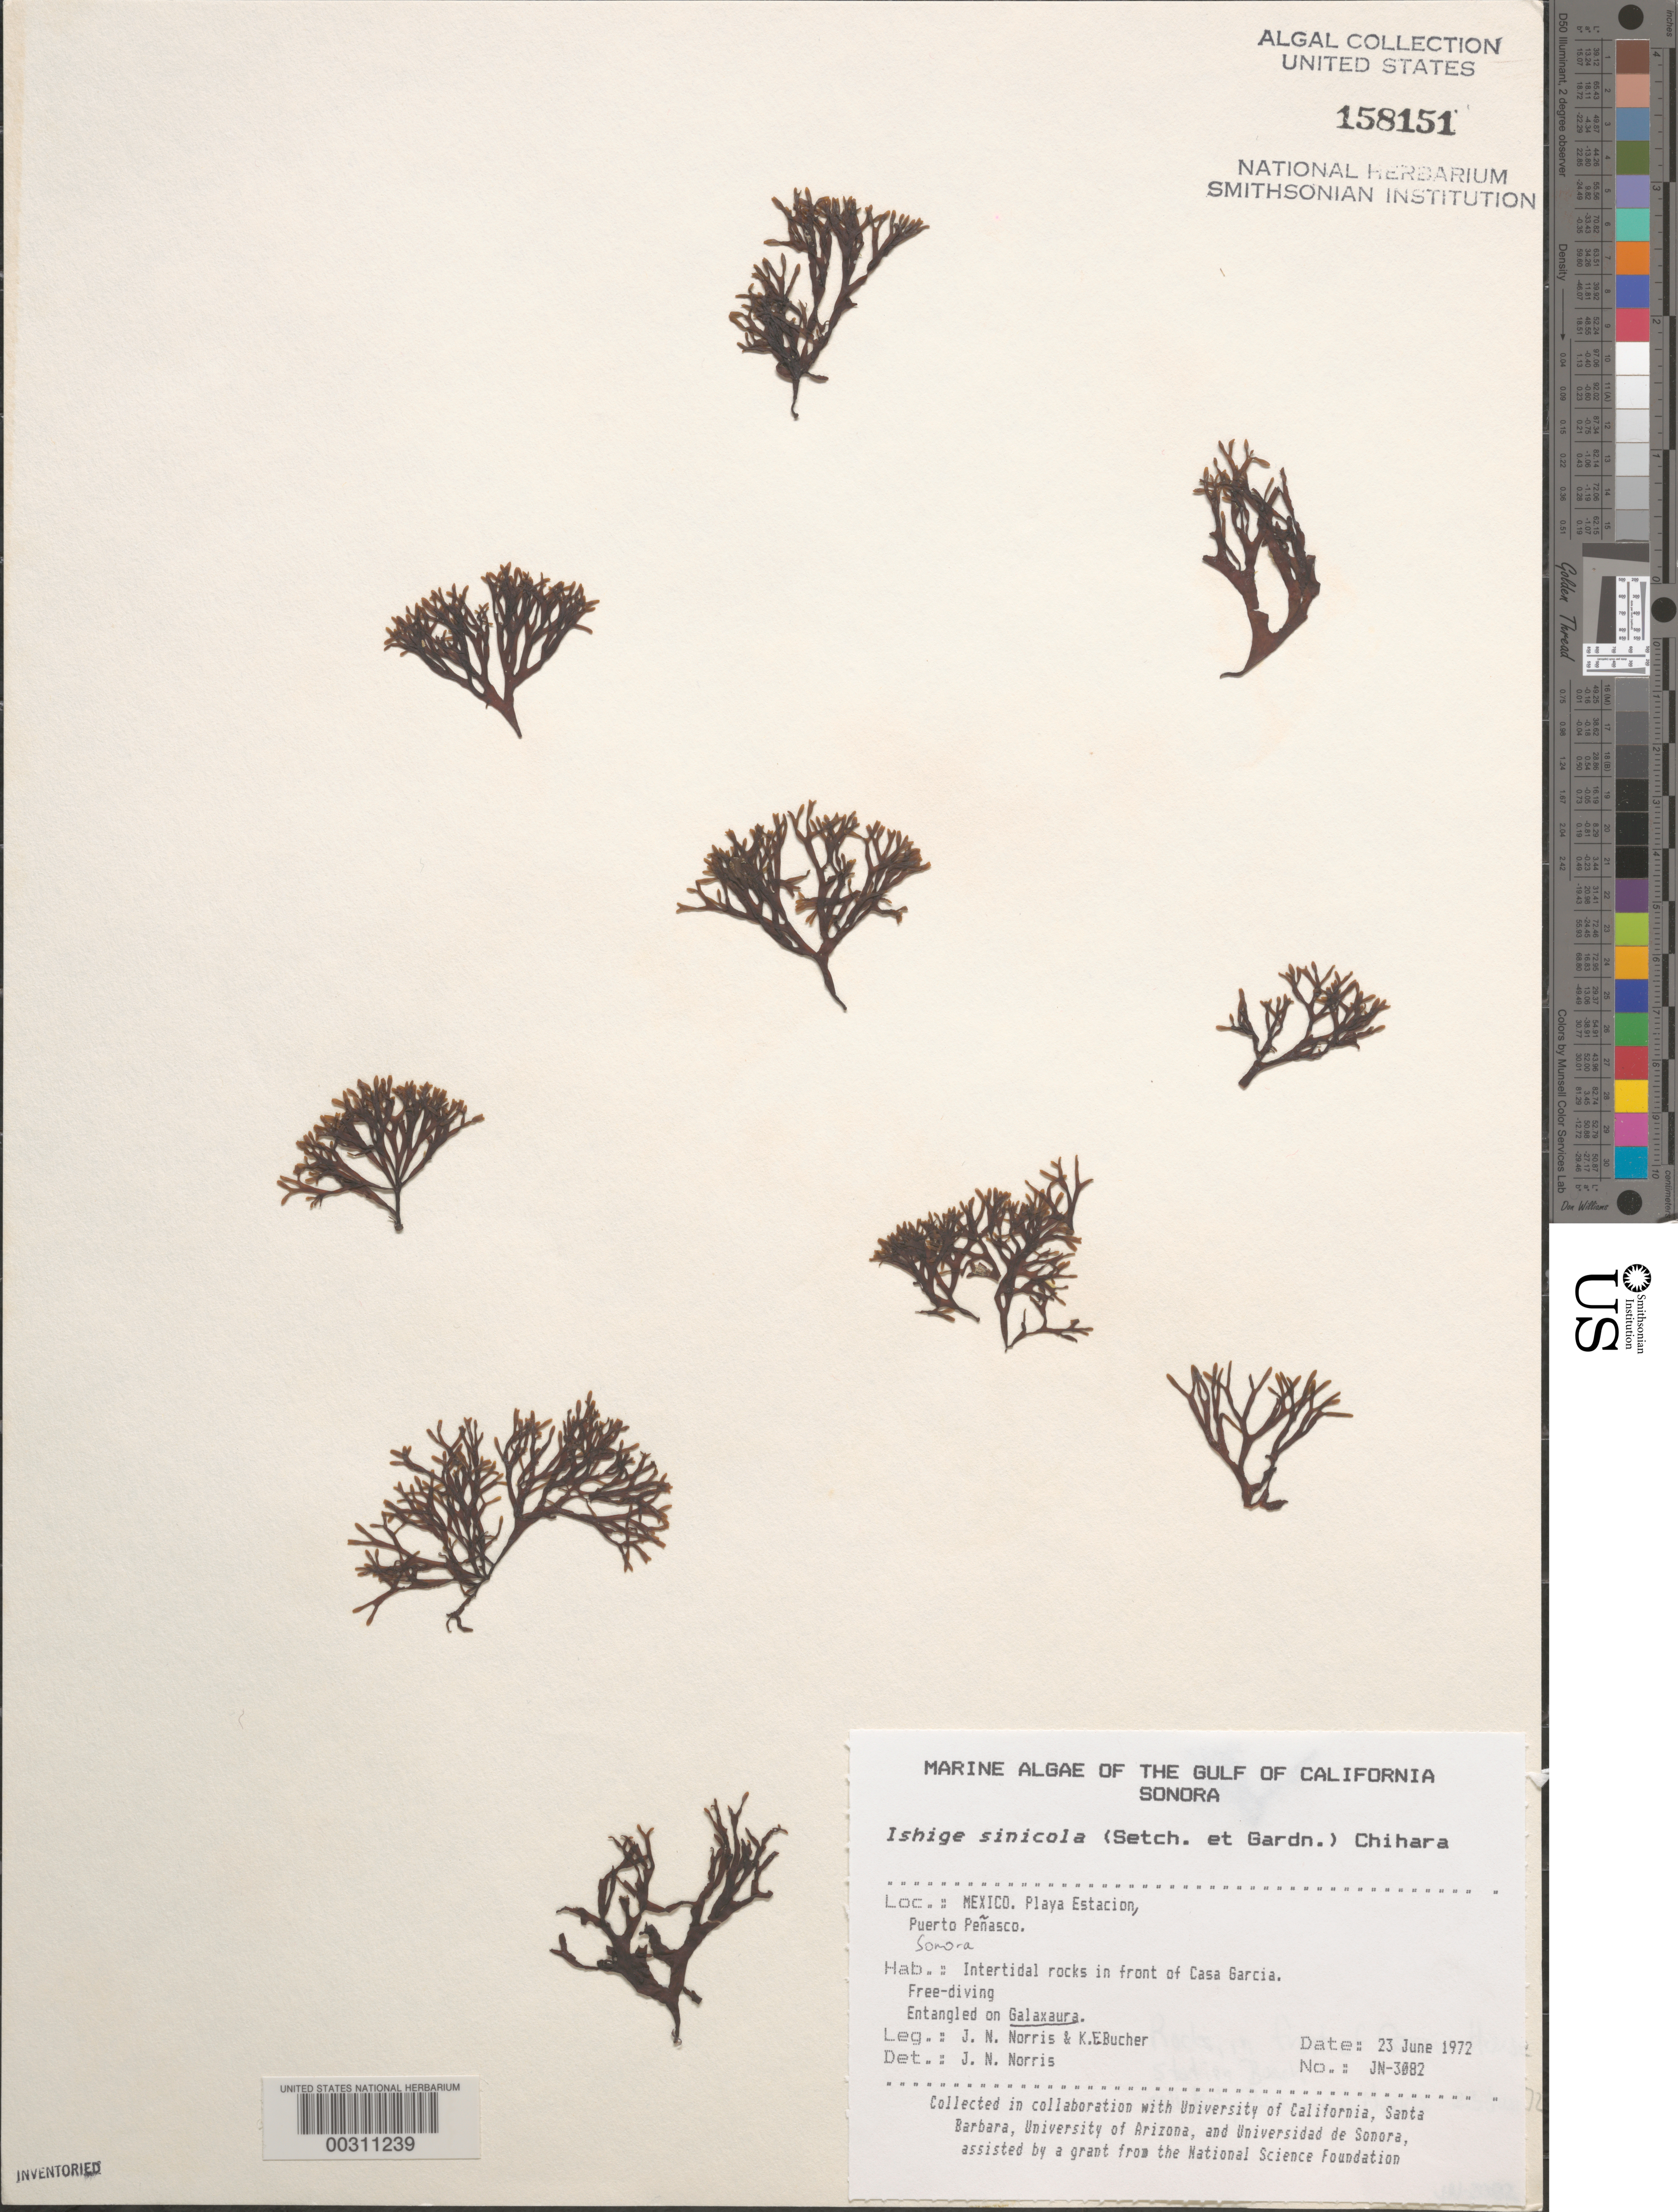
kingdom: Chromista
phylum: Ochrophyta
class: Phaeophyceae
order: Ishigeales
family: Ishigeaceae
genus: Ishige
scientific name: Ishige sinicola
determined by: Norris, James N.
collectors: J. N. Norris & K. E. Bucher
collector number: JN-3082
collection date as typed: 23 Jun 1972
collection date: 1972-06-23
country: Mexico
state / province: Sonora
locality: Playa Estacion, Puerto Penasco, Casa Garcia shore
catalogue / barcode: US 158151